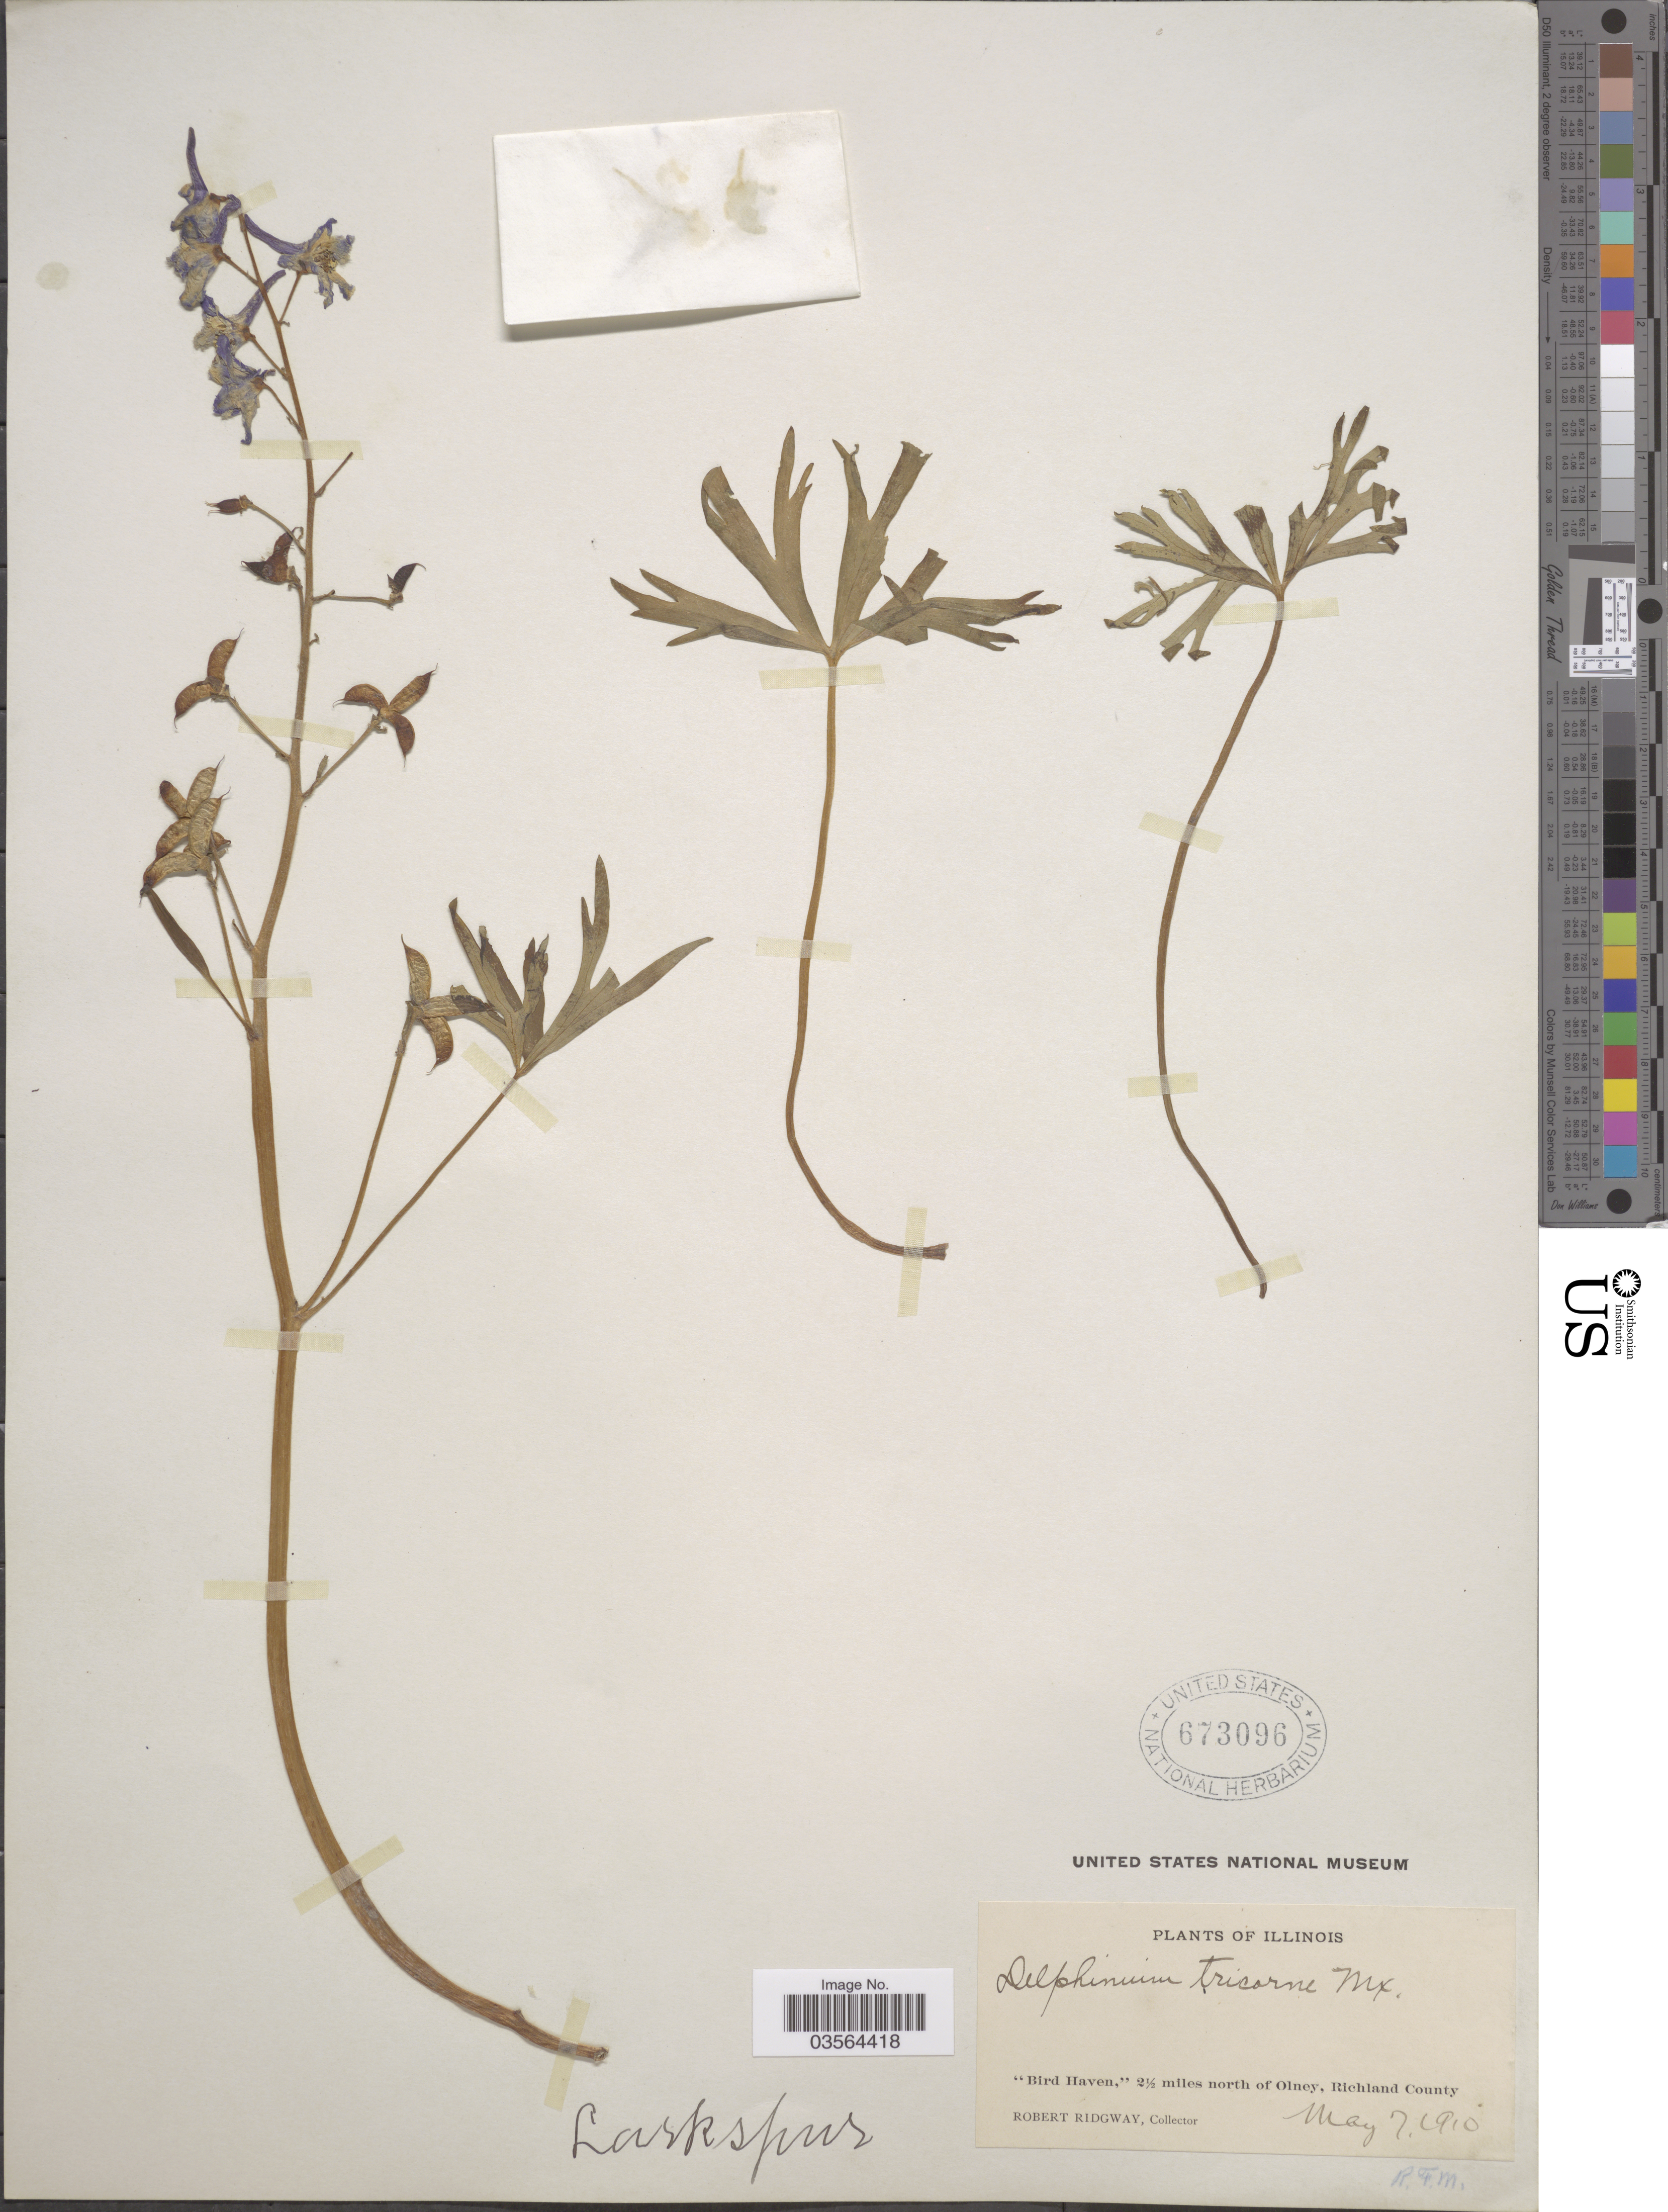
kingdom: Plantae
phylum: Tracheophyta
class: Magnoliopsida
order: Ranunculales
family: Ranunculaceae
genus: Delphinium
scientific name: Delphinium tricorne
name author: Michx.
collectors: R. Ridgway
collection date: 1910-05-07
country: United States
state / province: Illinois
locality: Bird Haven,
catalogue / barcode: US 673096